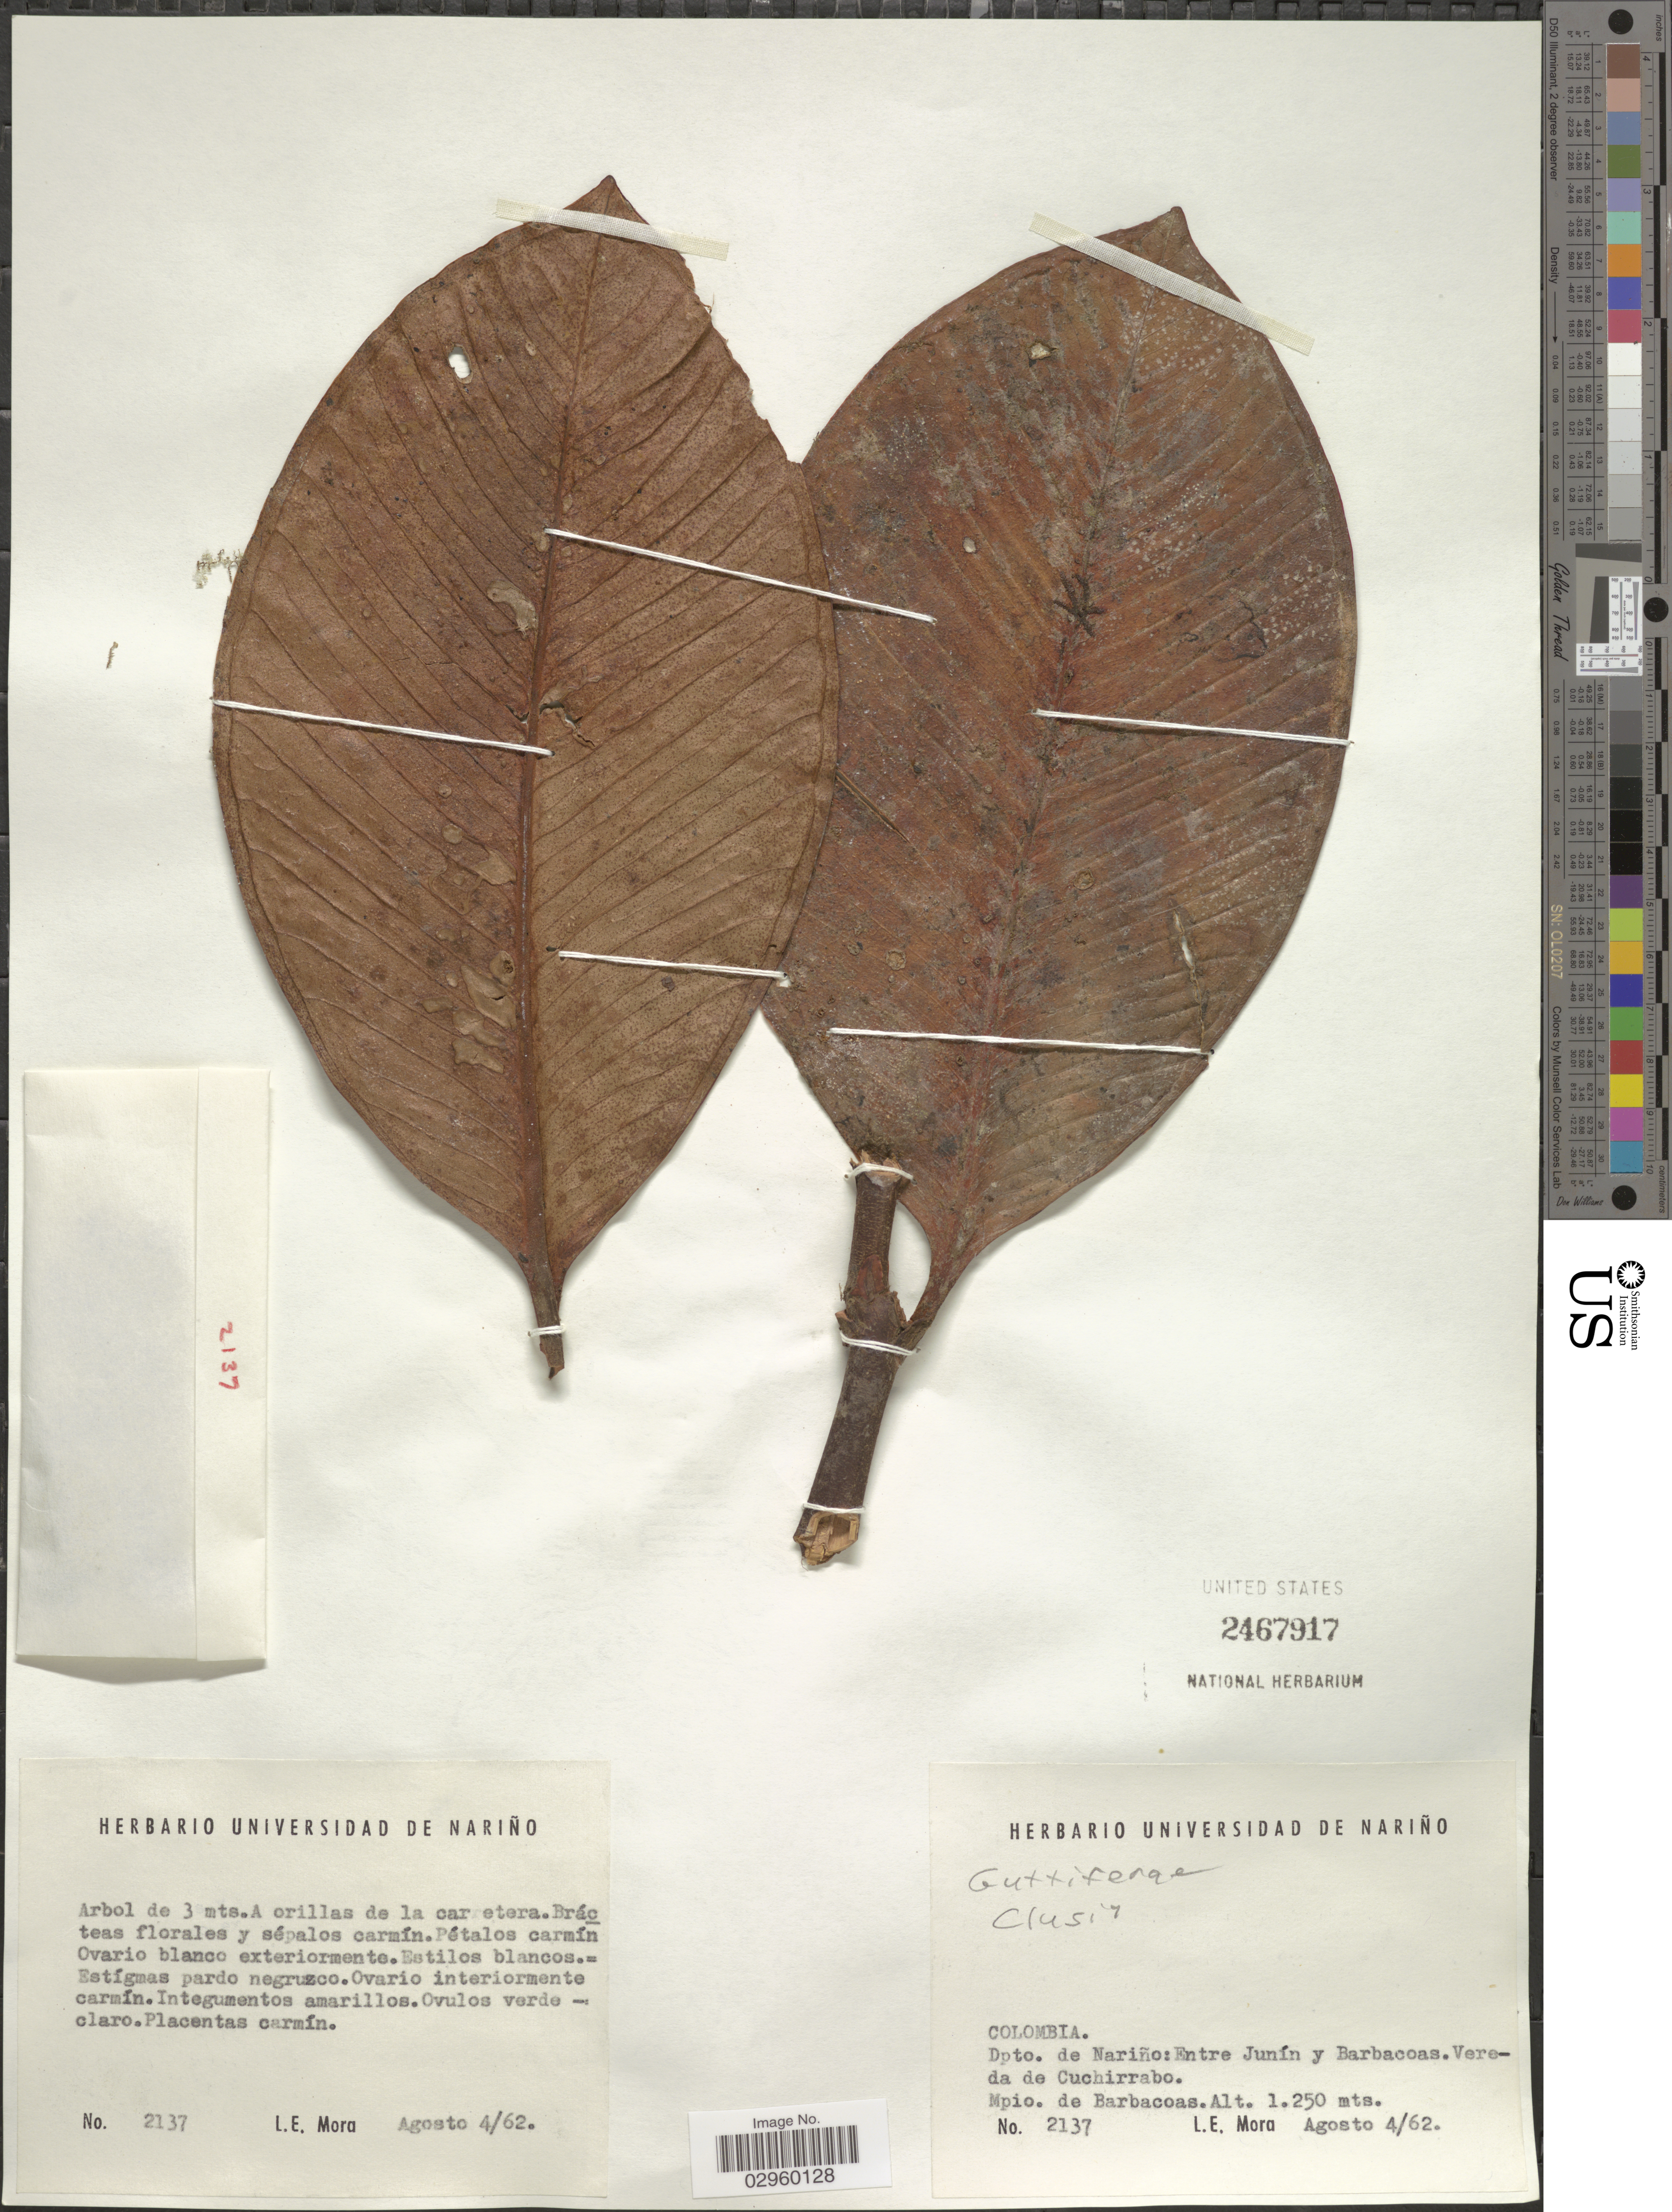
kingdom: Plantae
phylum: Tracheophyta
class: Magnoliopsida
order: Malpighiales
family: Clusiaceae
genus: Clusia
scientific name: Clusia sp.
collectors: L. Mora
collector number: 2137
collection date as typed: Transcribed d/m/y: 4/8/62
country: Colombia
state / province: Nariño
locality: Dpto. de Nariño: Entre Junín y Barbacoas, Vereda de Cuchirrabo, Mpio. de Barbacoas.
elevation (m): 1250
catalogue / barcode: US 2467917